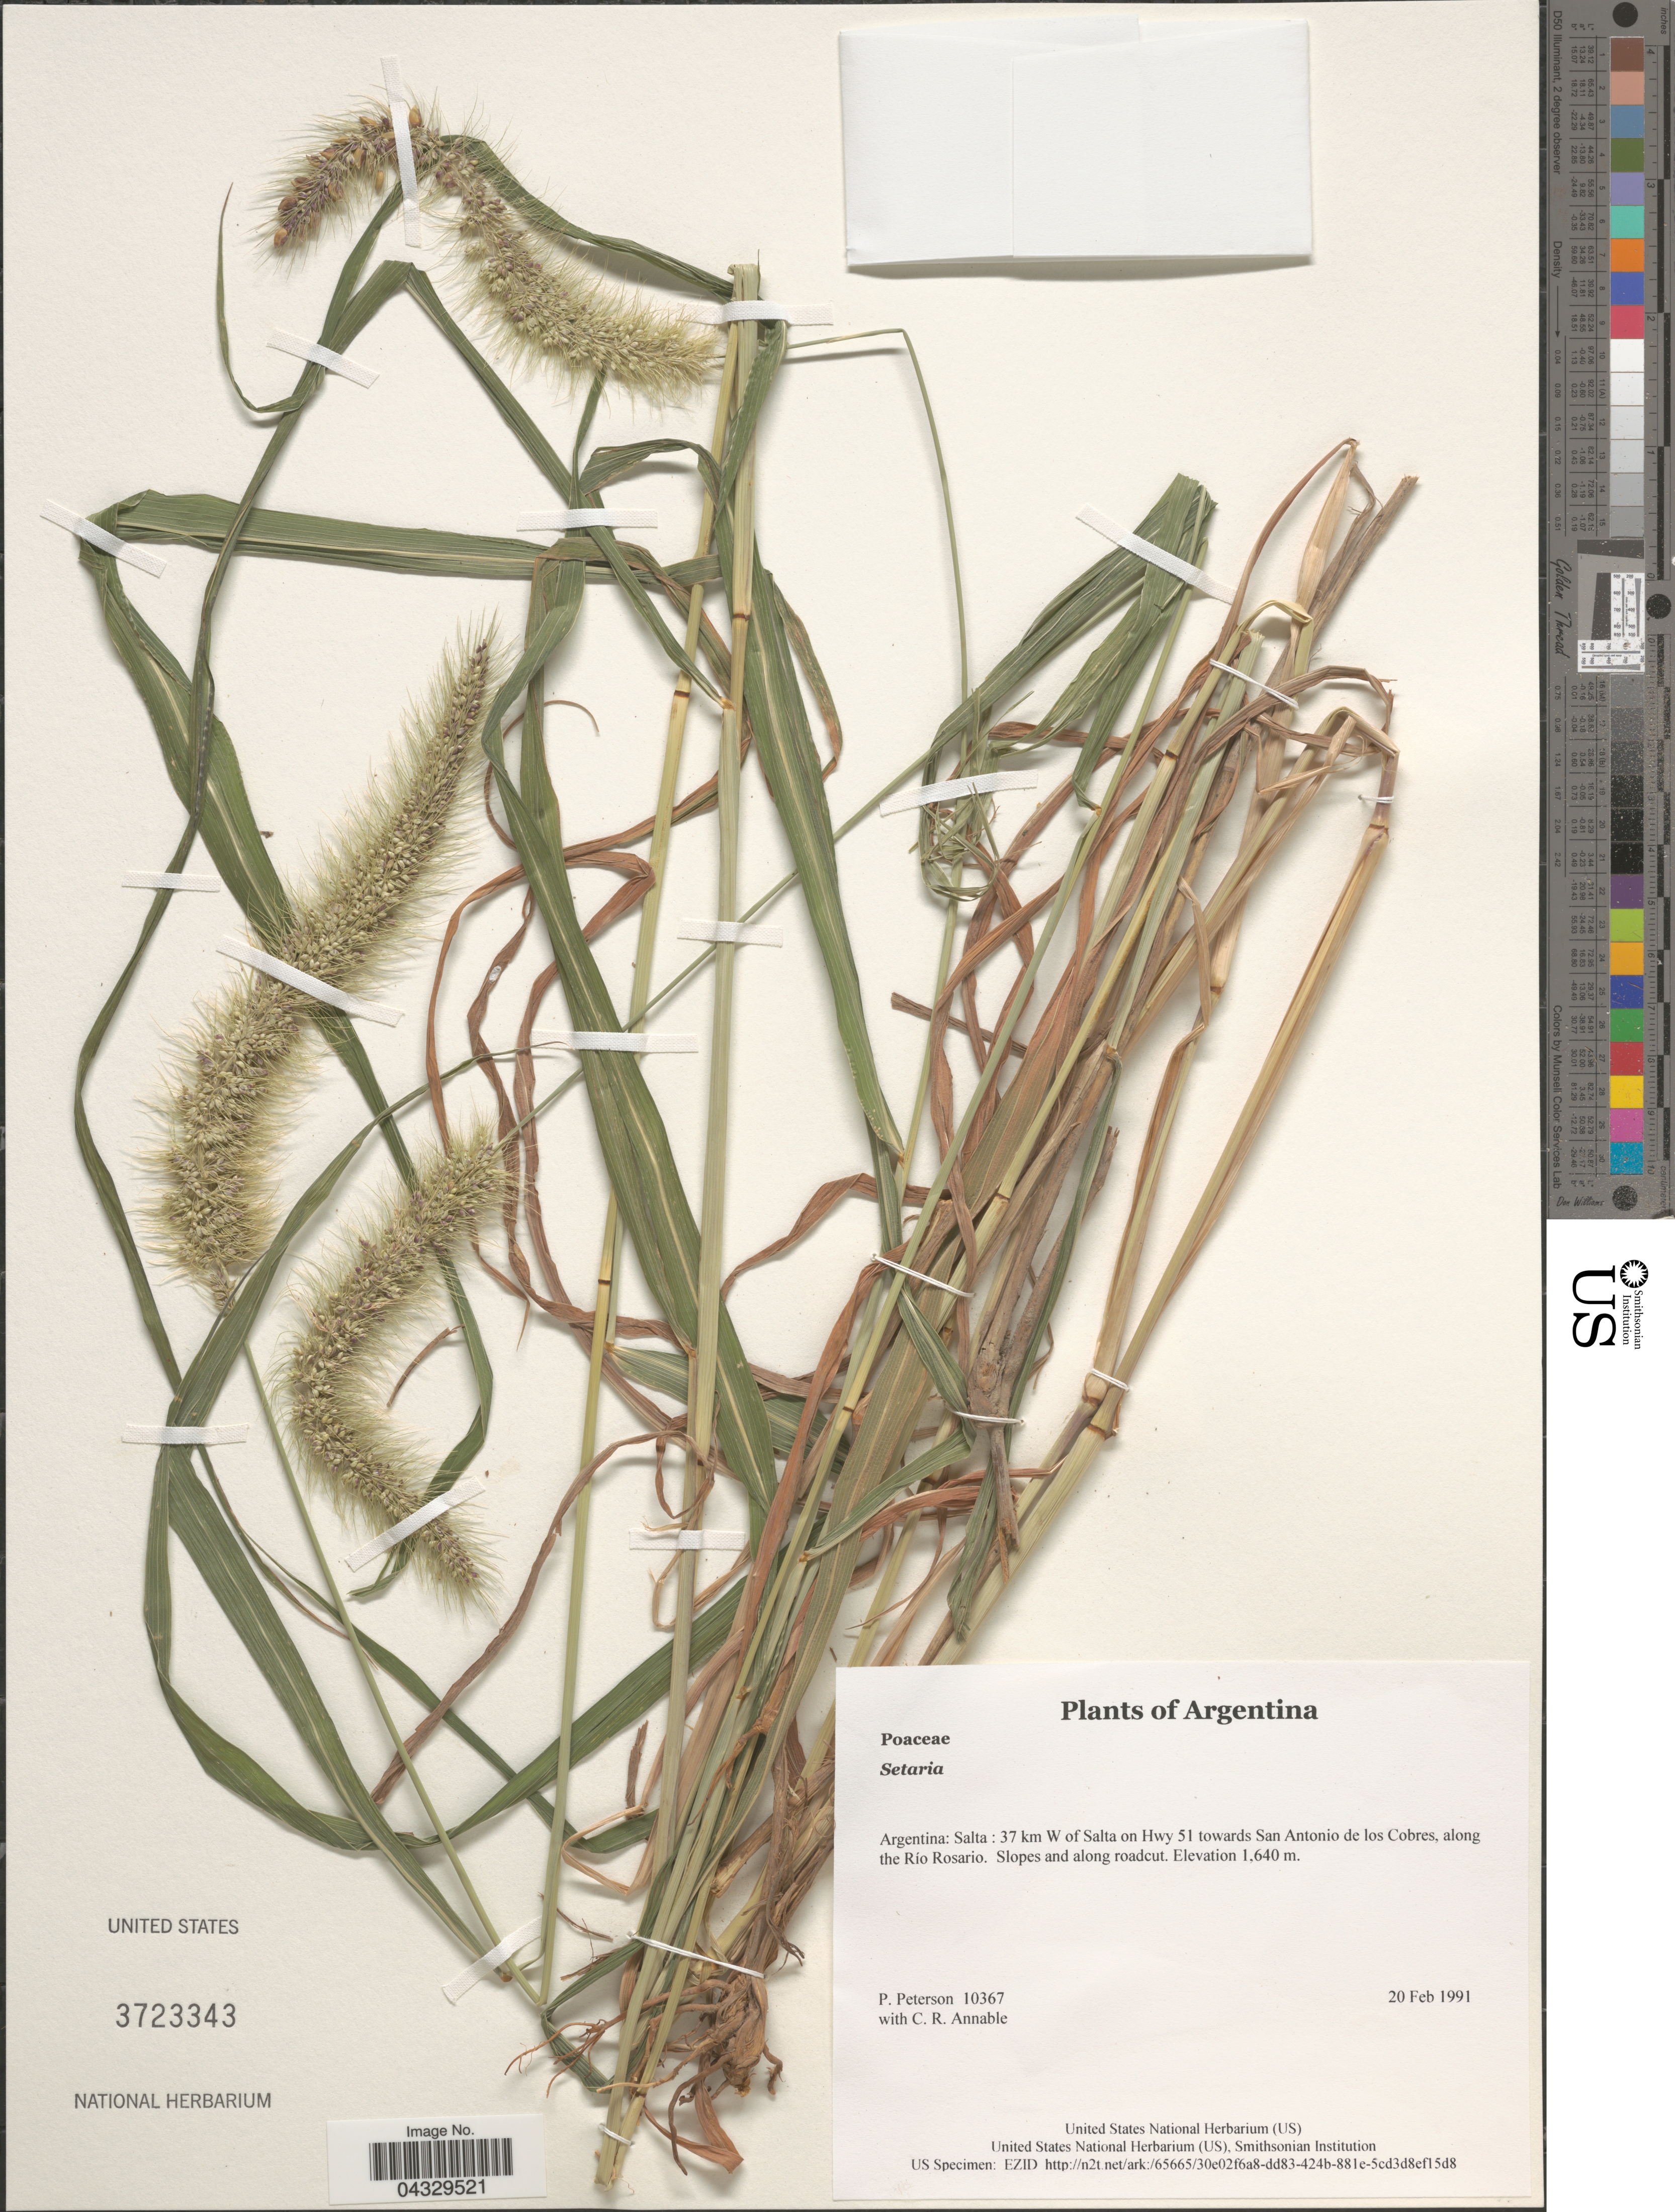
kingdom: Plantae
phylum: Tracheophyta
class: Liliopsida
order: Poales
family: Poaceae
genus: Setaria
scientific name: Setaria sp.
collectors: P. Peterson & C. R. Annable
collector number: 10367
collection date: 1991-02-20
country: Argentina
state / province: Salta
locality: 37 km W of Salta on Hwy 51 towards San Antonio de los Cobres, along the Río Rosario. Slopes and along roadcut.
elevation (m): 1640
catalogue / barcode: US 3723343